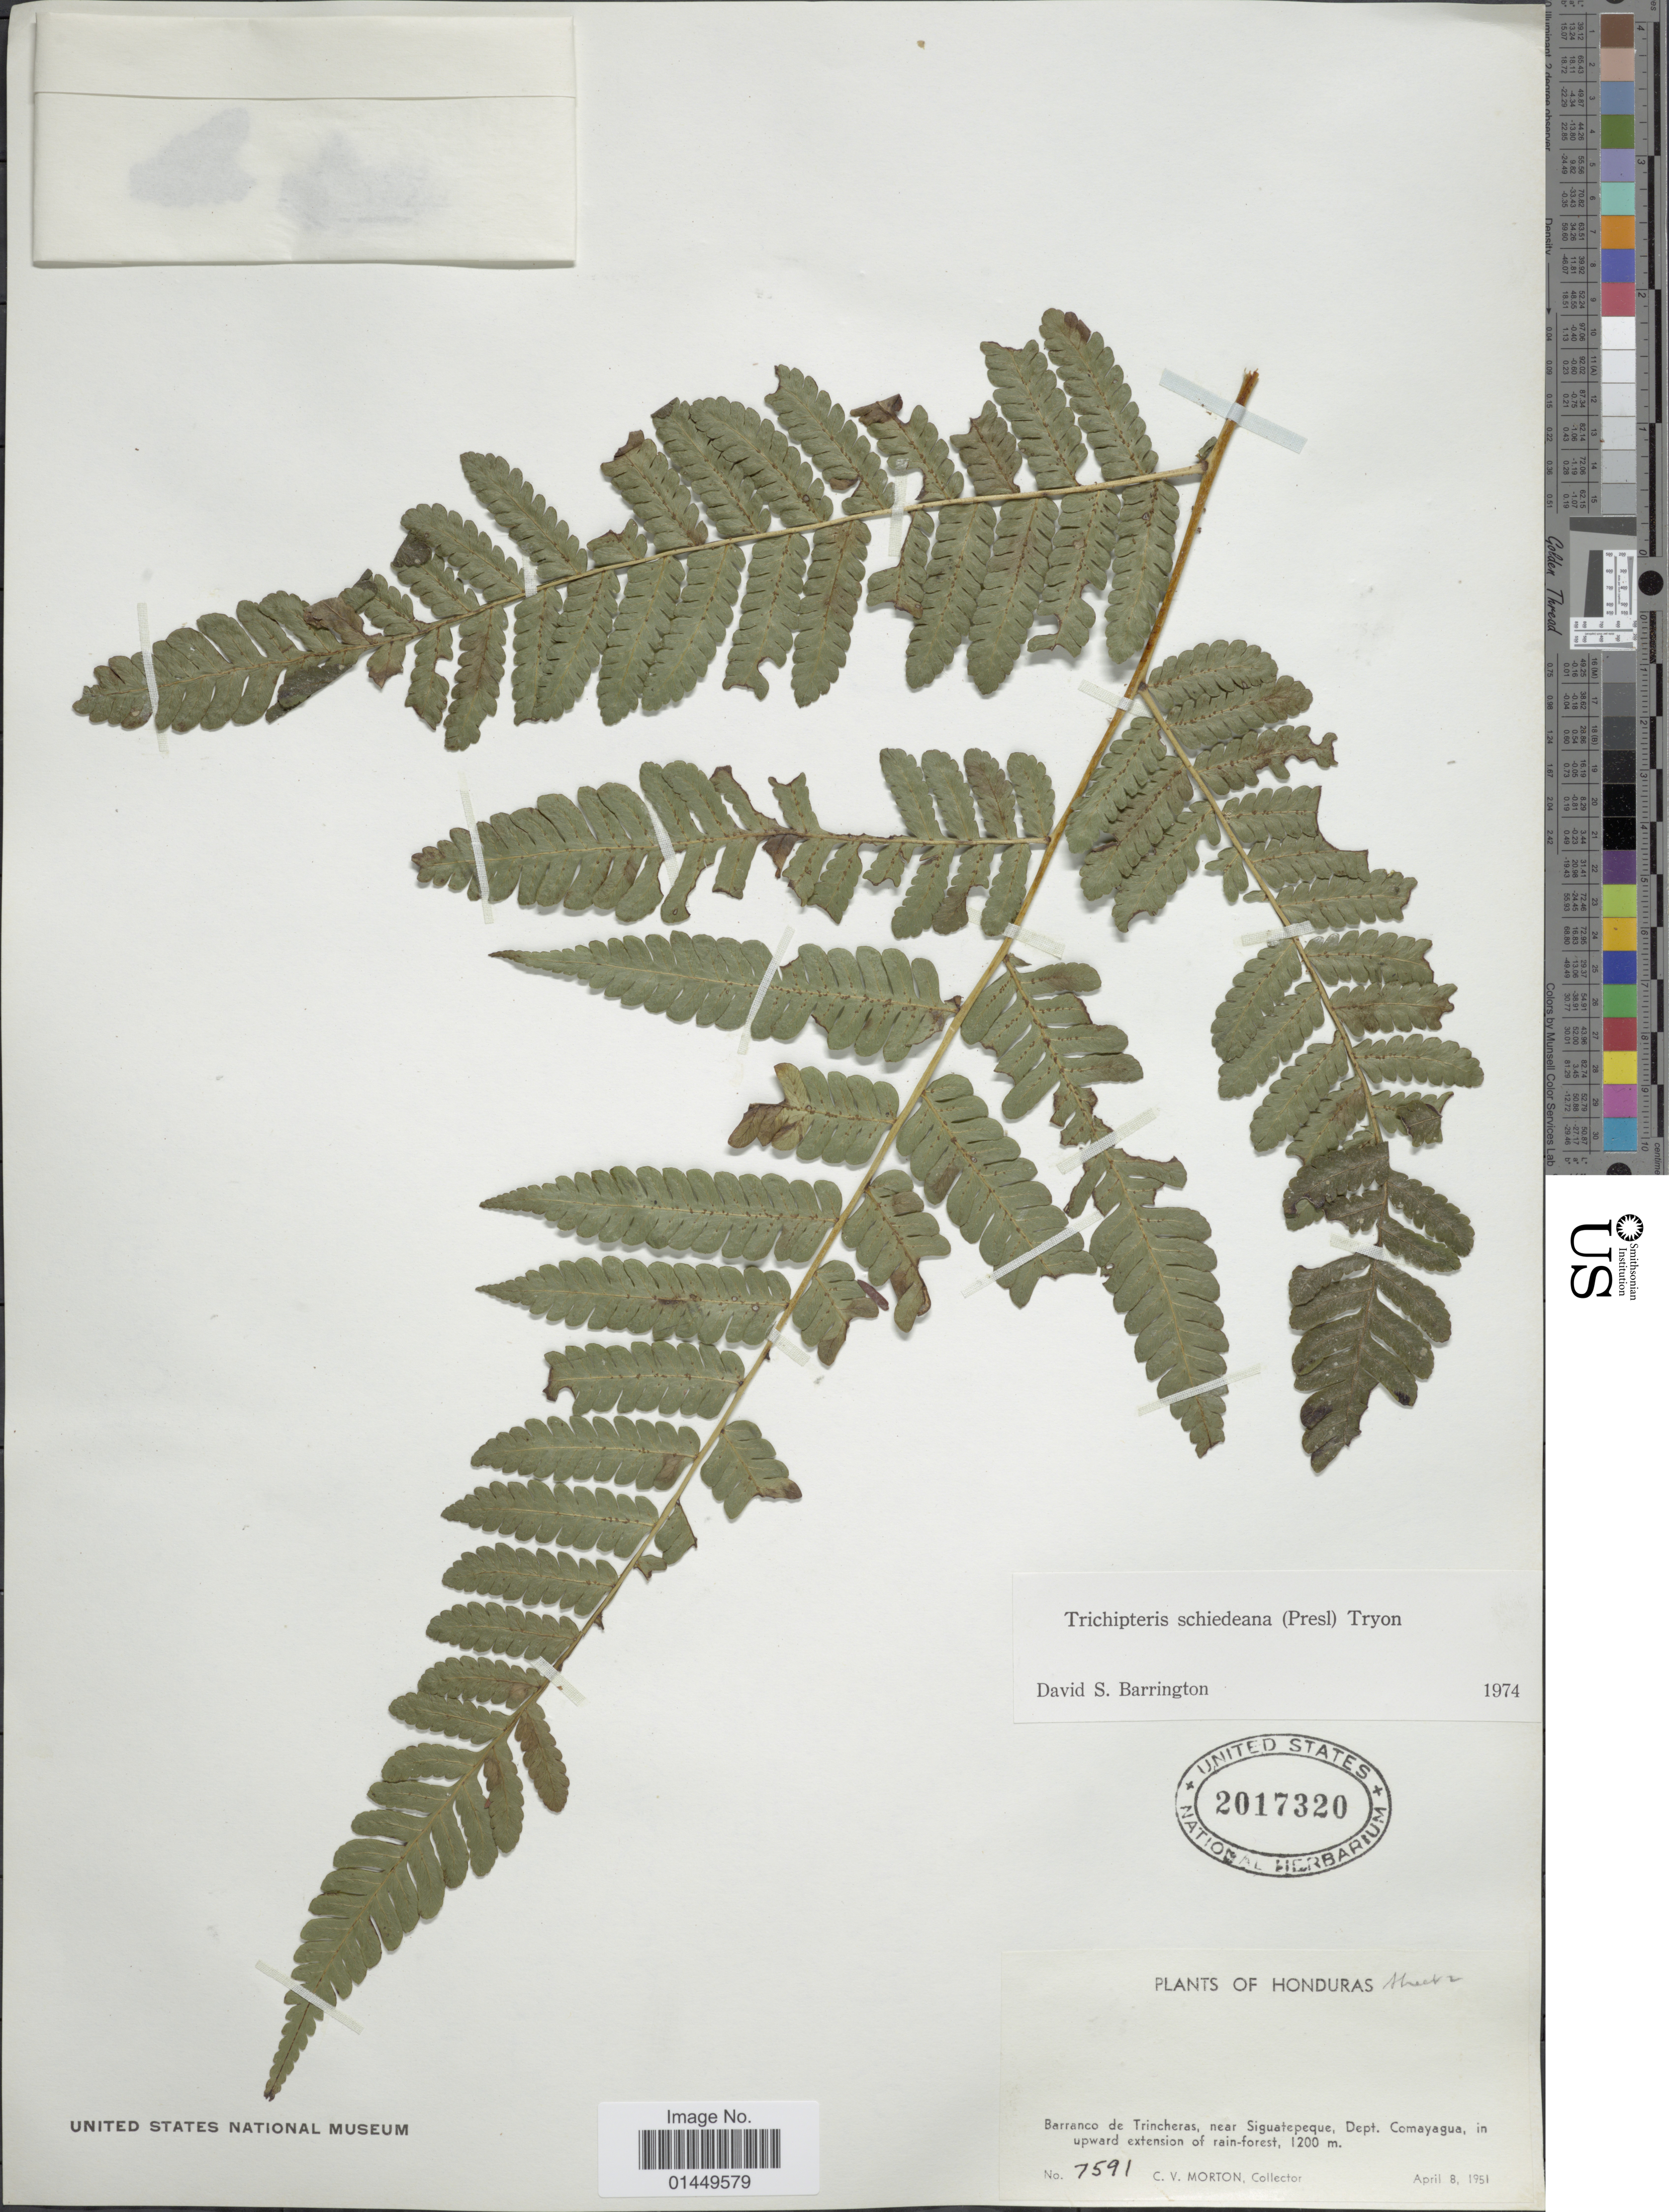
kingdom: Plantae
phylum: Tracheophyta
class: Polypodiopsida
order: Cyatheales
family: Cyatheaceae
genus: Cyathea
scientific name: Cyathea schiedeana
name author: (C. Presl) Domin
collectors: C. V. Morton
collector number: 7591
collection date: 1951-04-08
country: Honduras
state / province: Comayagua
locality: Barranco de Trincheras, near Siguatepeque, Dept. Comayagua, in upward extension of rain-forest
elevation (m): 1200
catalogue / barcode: US 2017320